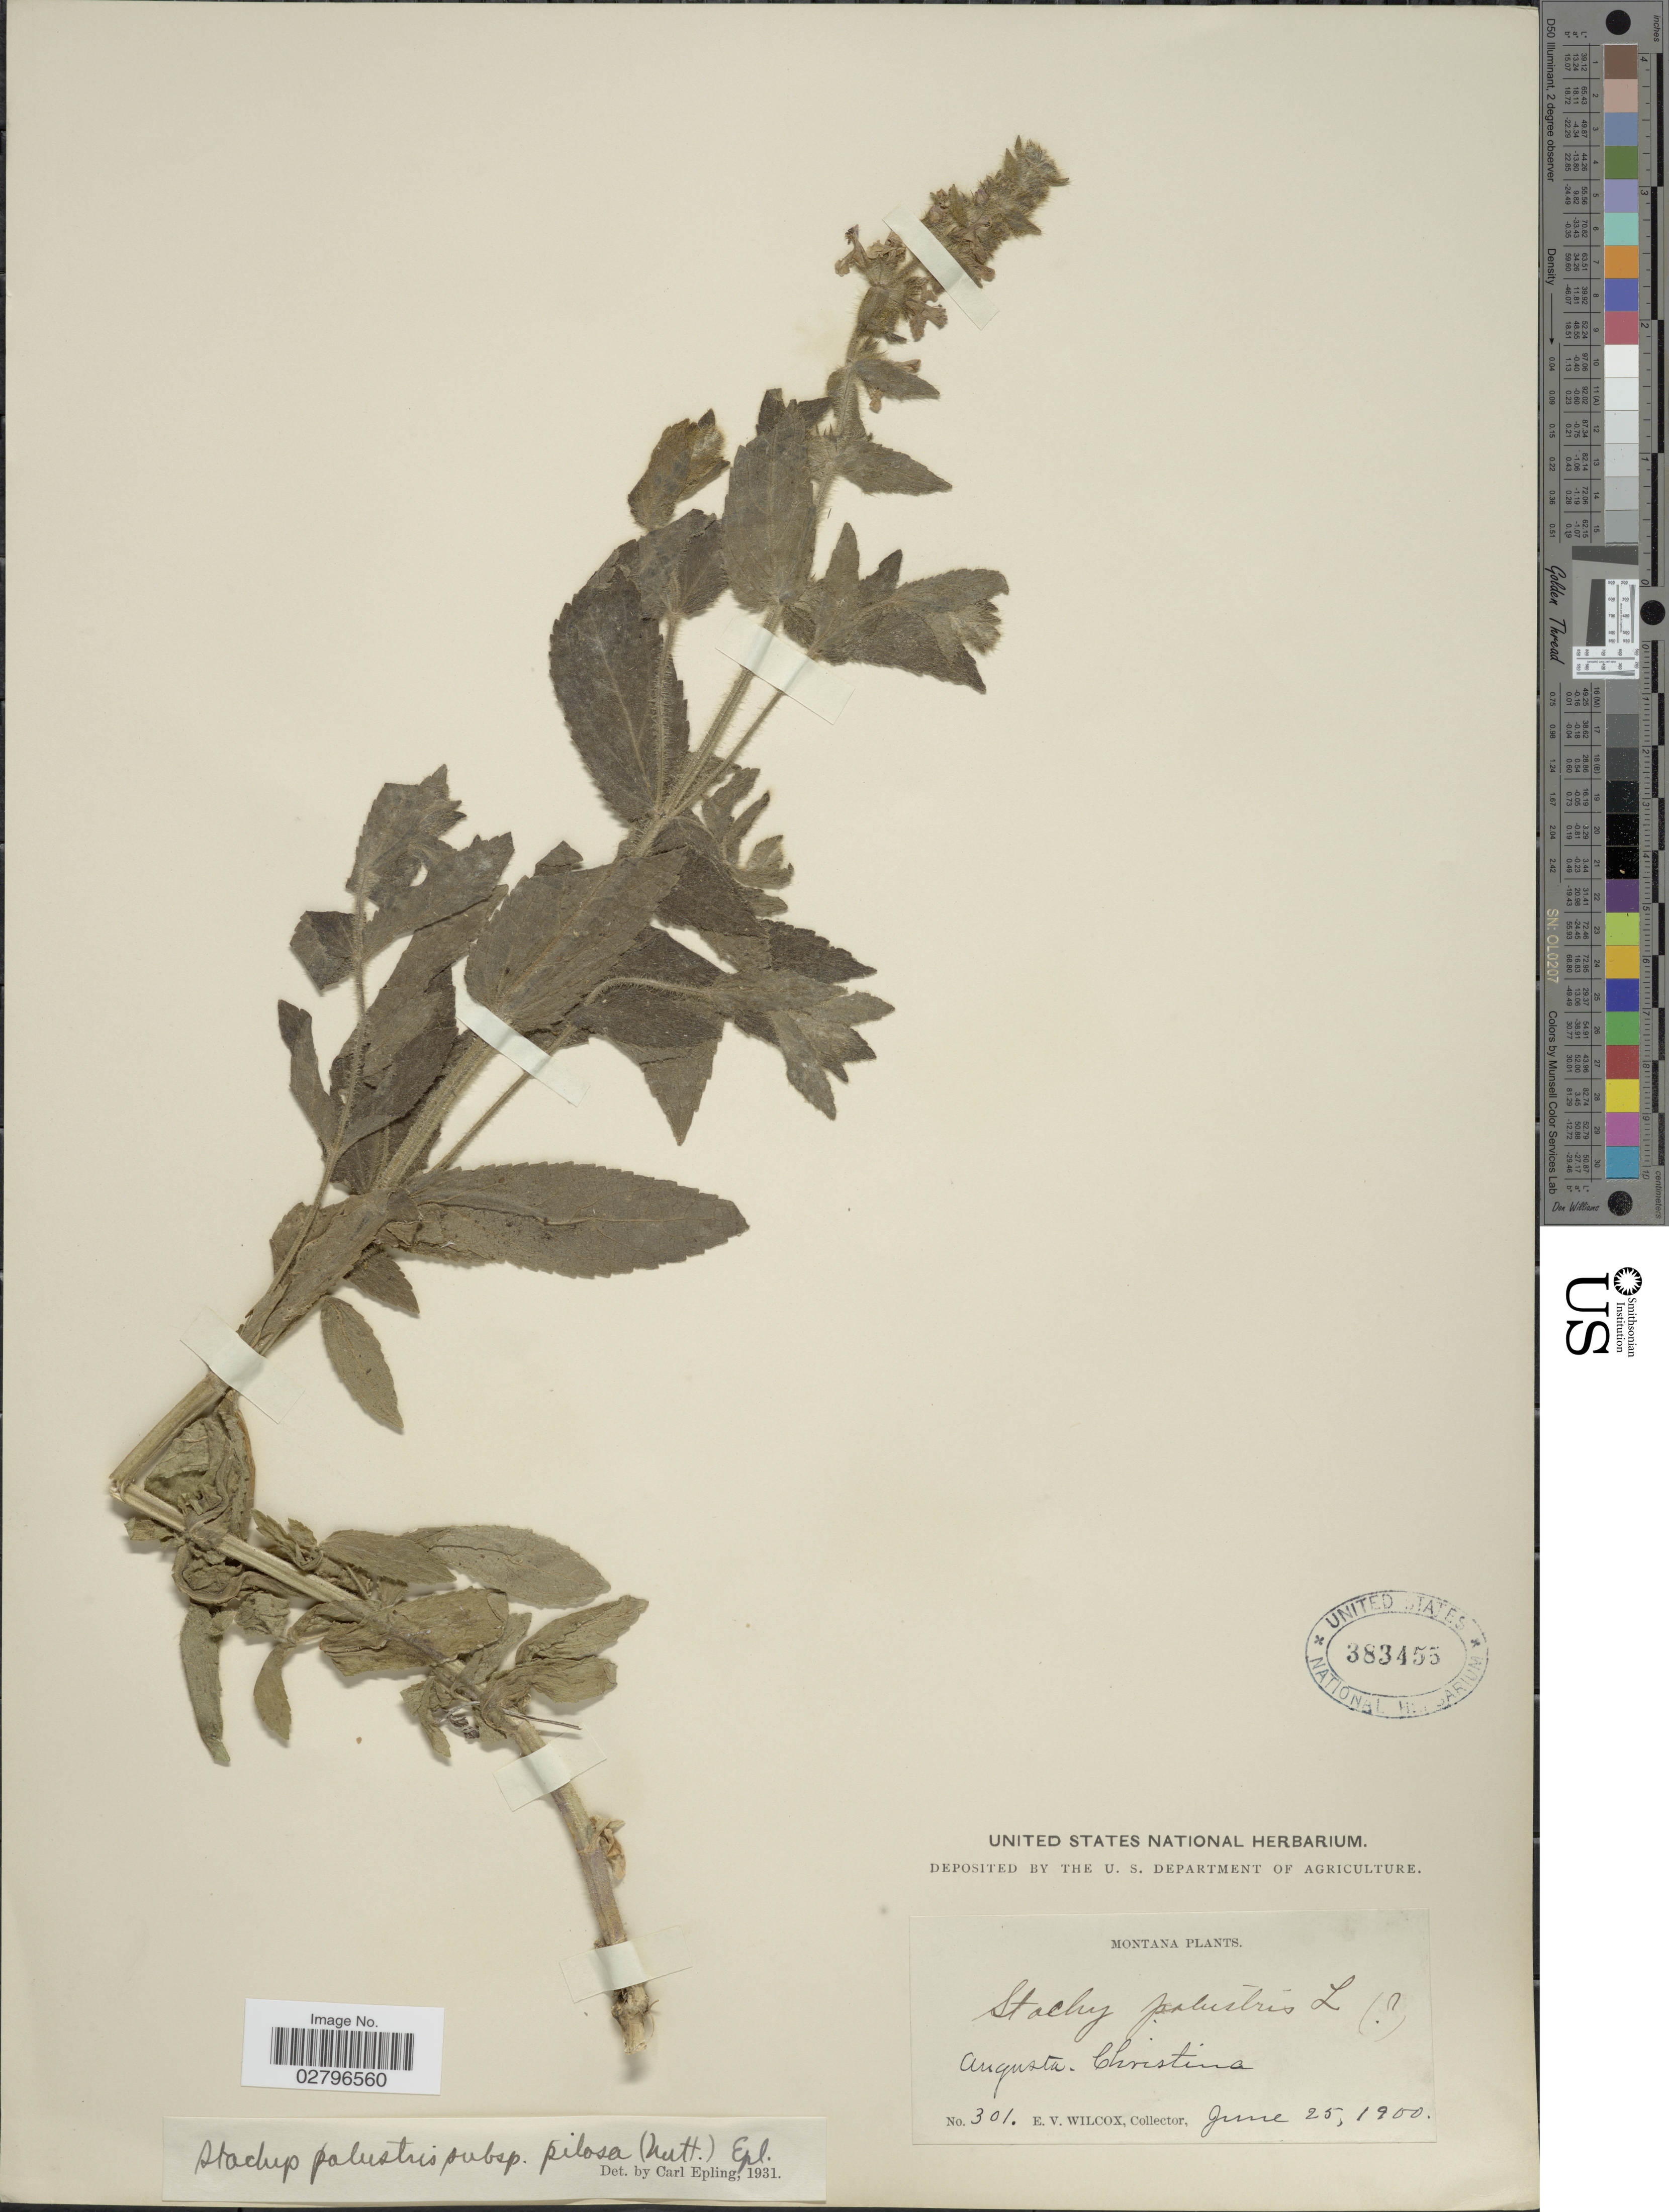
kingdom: Plantae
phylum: Tracheophyta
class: Magnoliopsida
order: Lamiales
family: Lamiaceae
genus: Stachys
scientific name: Stachys pilosa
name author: Nutt.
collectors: E. V. Wilcox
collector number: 301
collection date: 1900-06-25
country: United States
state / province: Montana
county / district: Lewis and Clark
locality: Augusta, Christina.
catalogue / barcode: US 383455